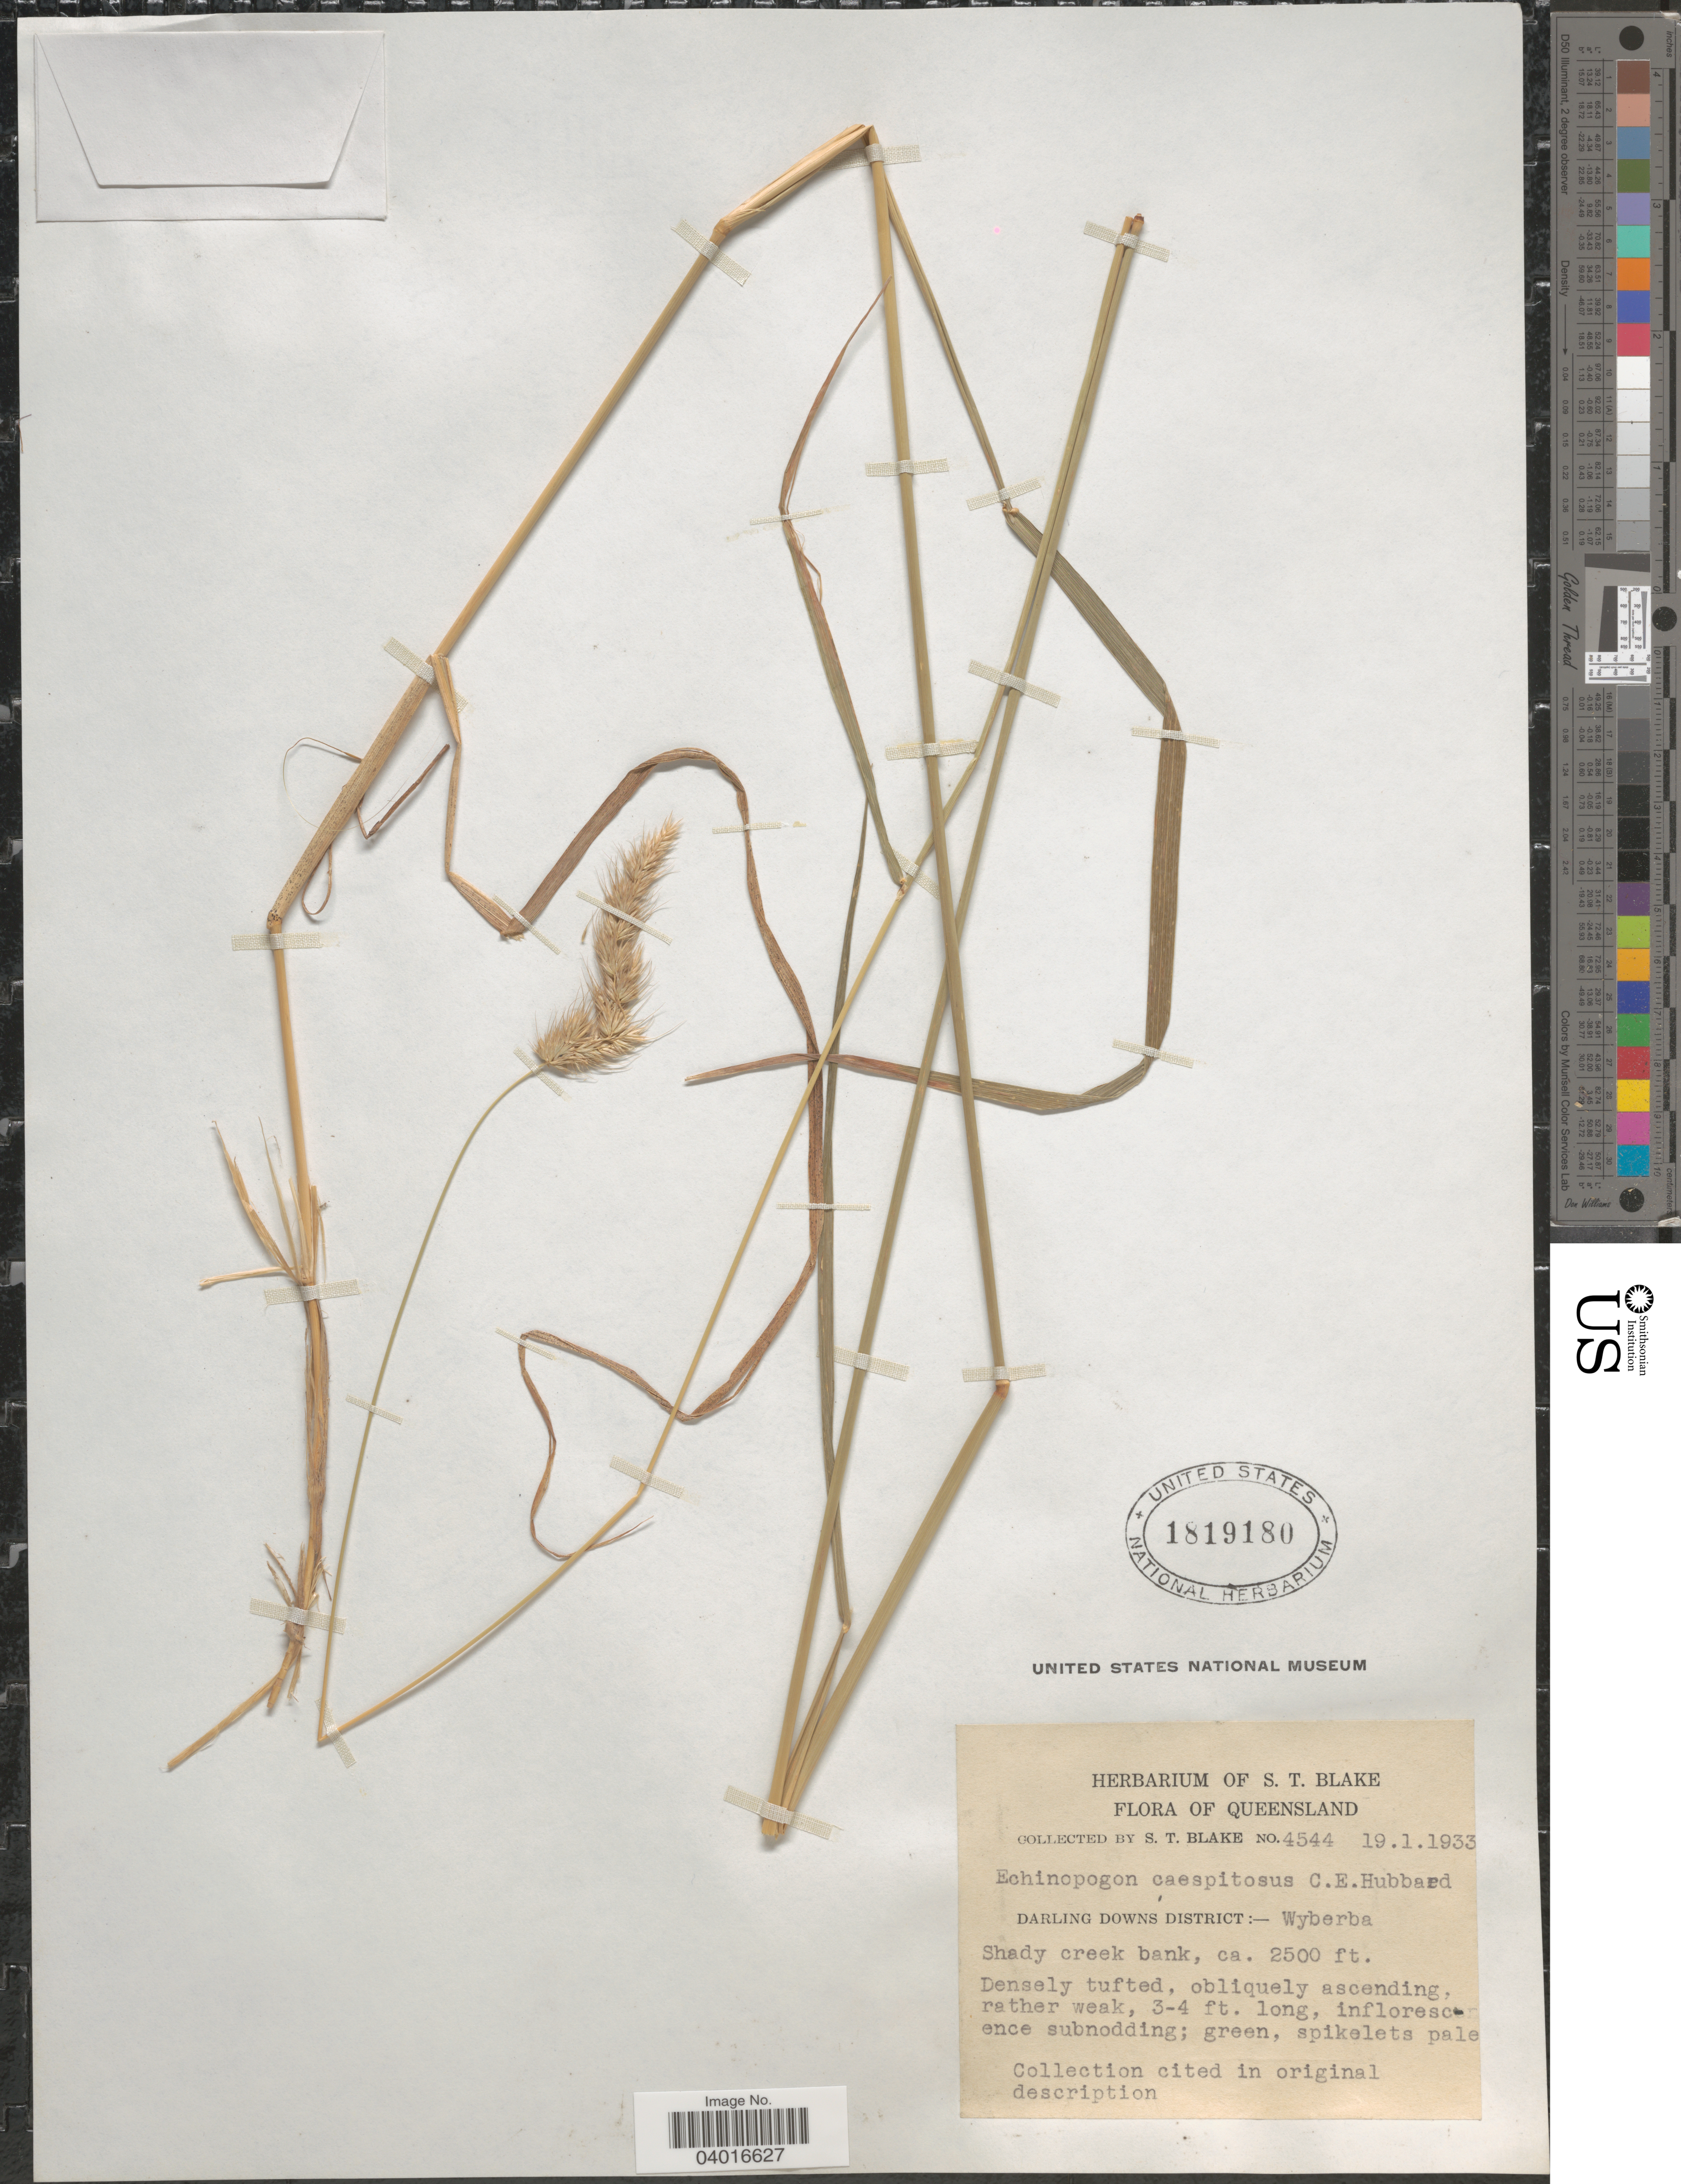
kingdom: Plantae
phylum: Tracheophyta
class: Liliopsida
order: Poales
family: Poaceae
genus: Echinopogon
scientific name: Echinopogon caespitosus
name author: C.E. Hubb.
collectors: S. T. Blake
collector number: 4544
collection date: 1933-01-19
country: Australia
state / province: Queensland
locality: Darling Downs District:- Wyberba. Shady creek bank.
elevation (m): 762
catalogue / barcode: US 1819180